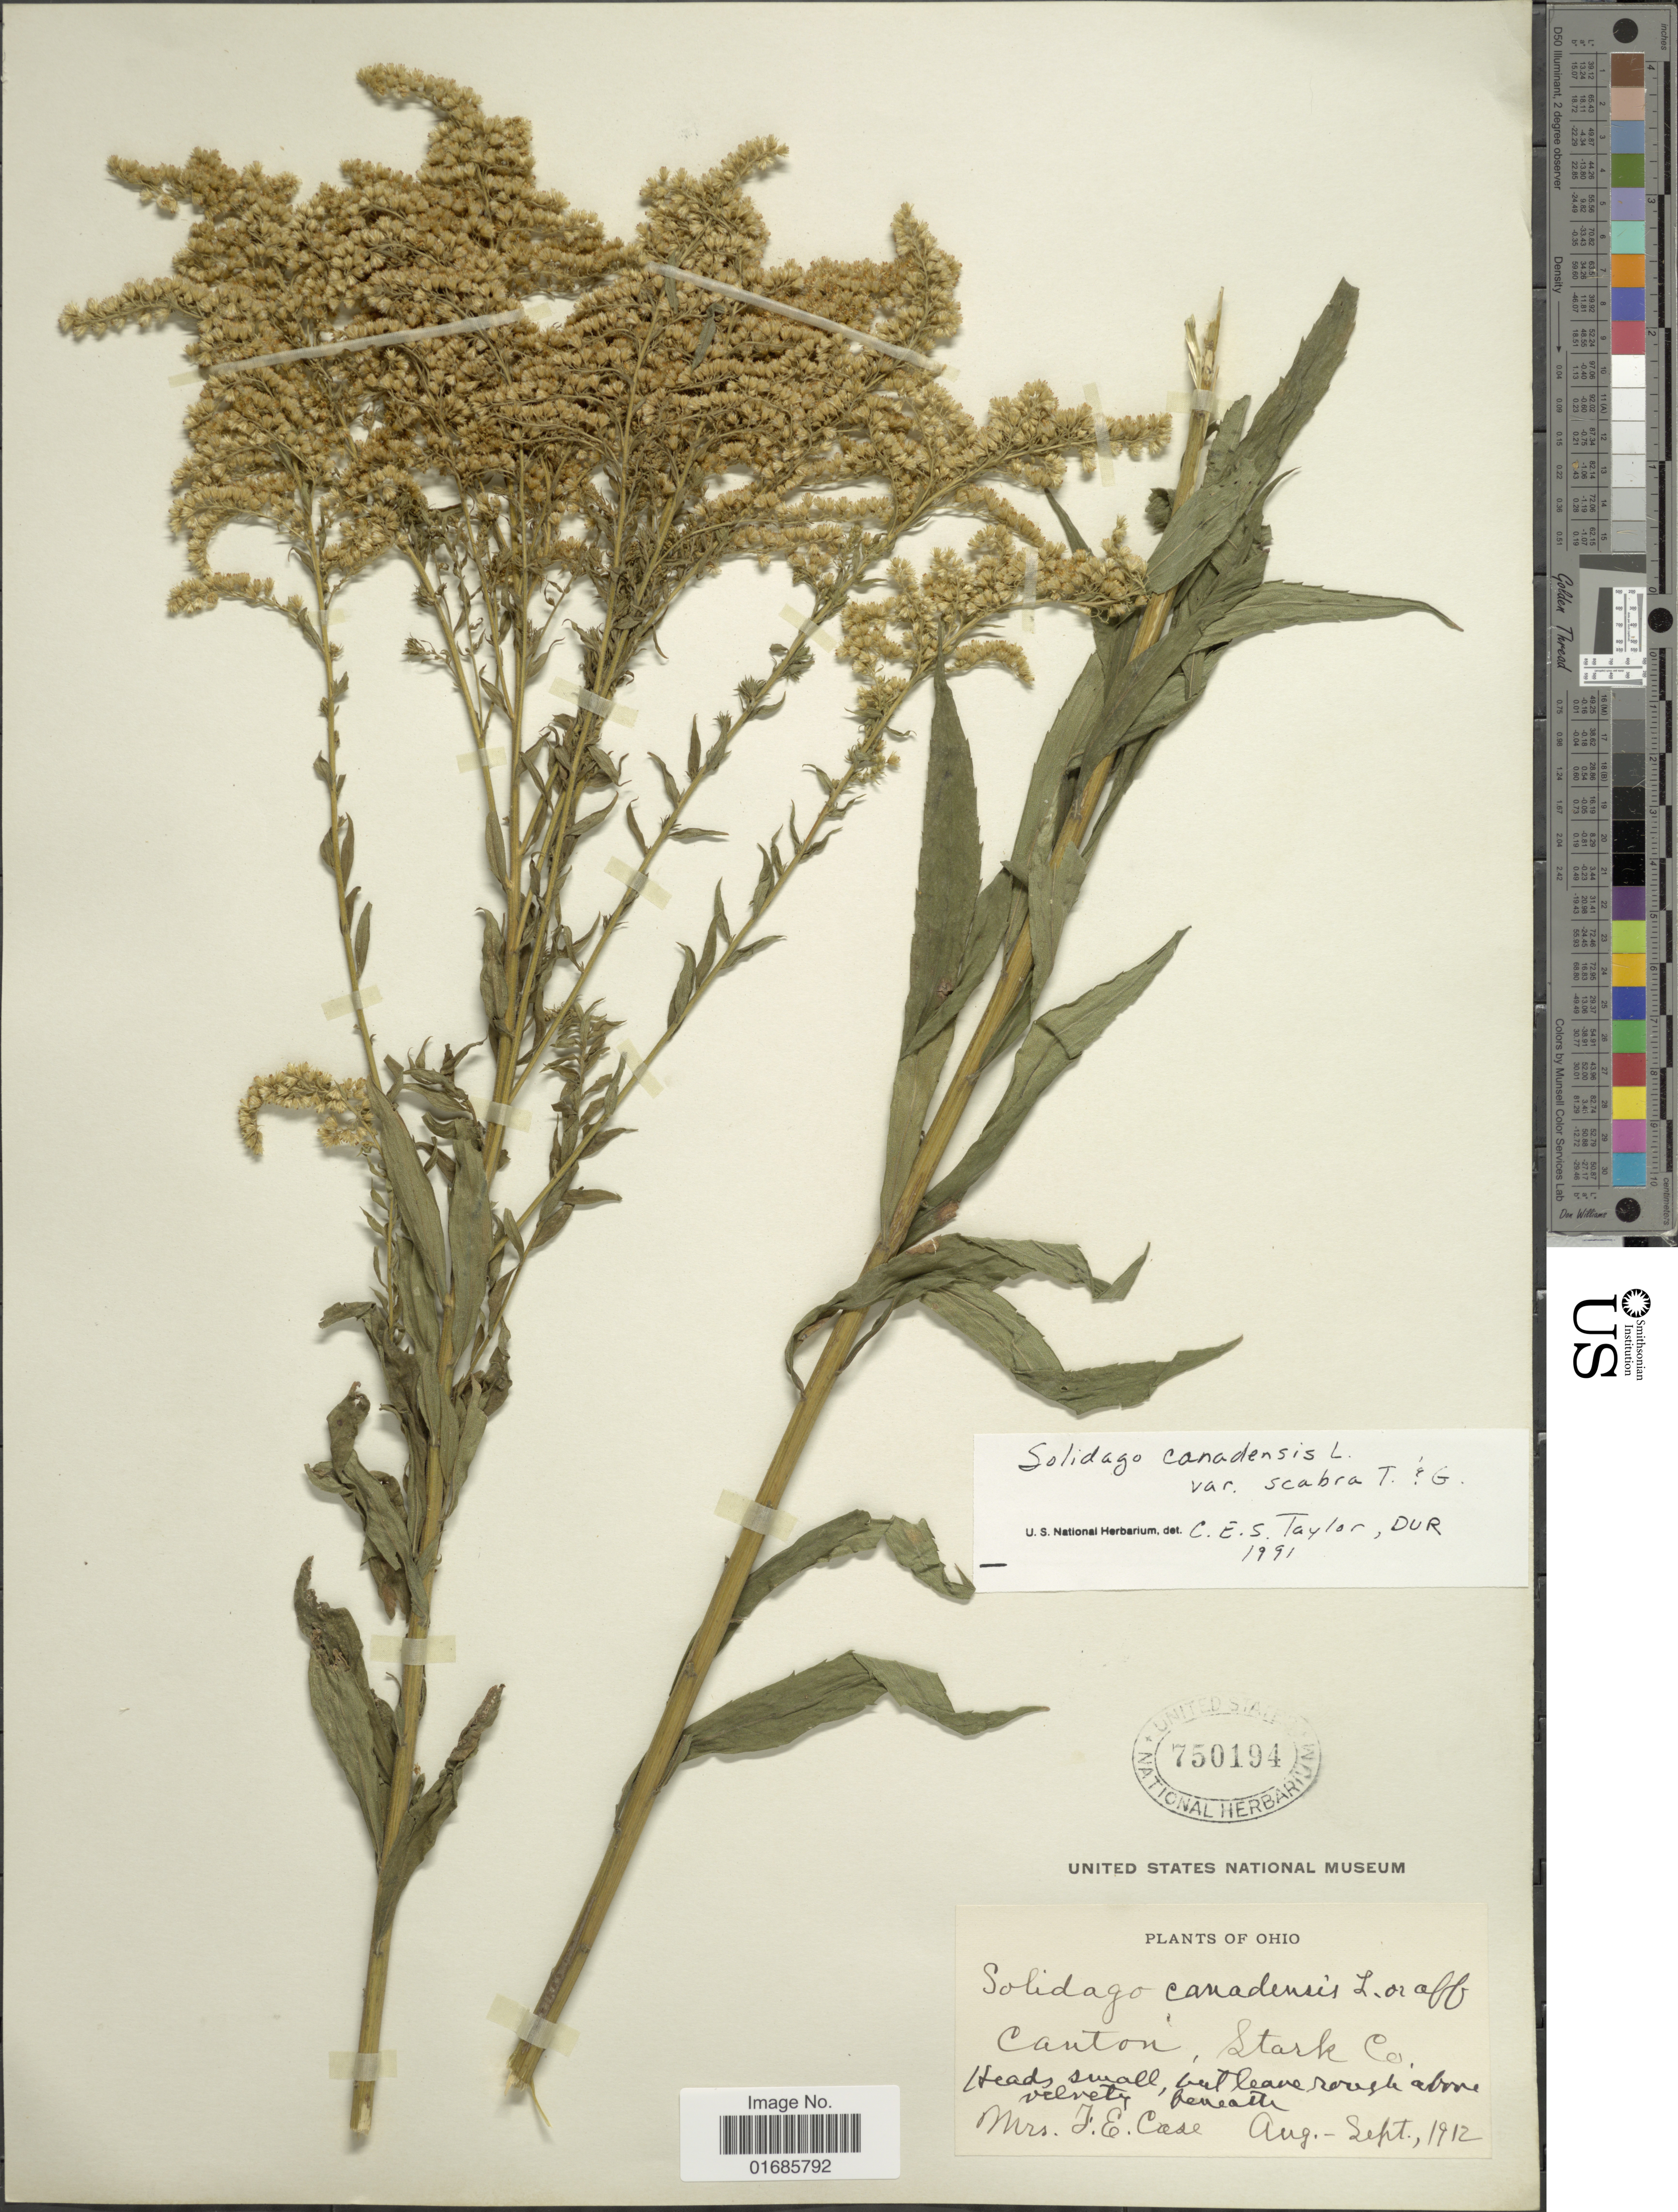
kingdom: Plantae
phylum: Tracheophyta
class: Magnoliopsida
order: Asterales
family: Asteraceae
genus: Solidago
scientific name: Solidago canadensis var. scabra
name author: (Muhl. ex Willd.) Torr. & A. Gray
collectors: J. Case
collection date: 1912-08/1912-09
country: United States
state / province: Ohio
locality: Canton Stark Co.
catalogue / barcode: US 750194